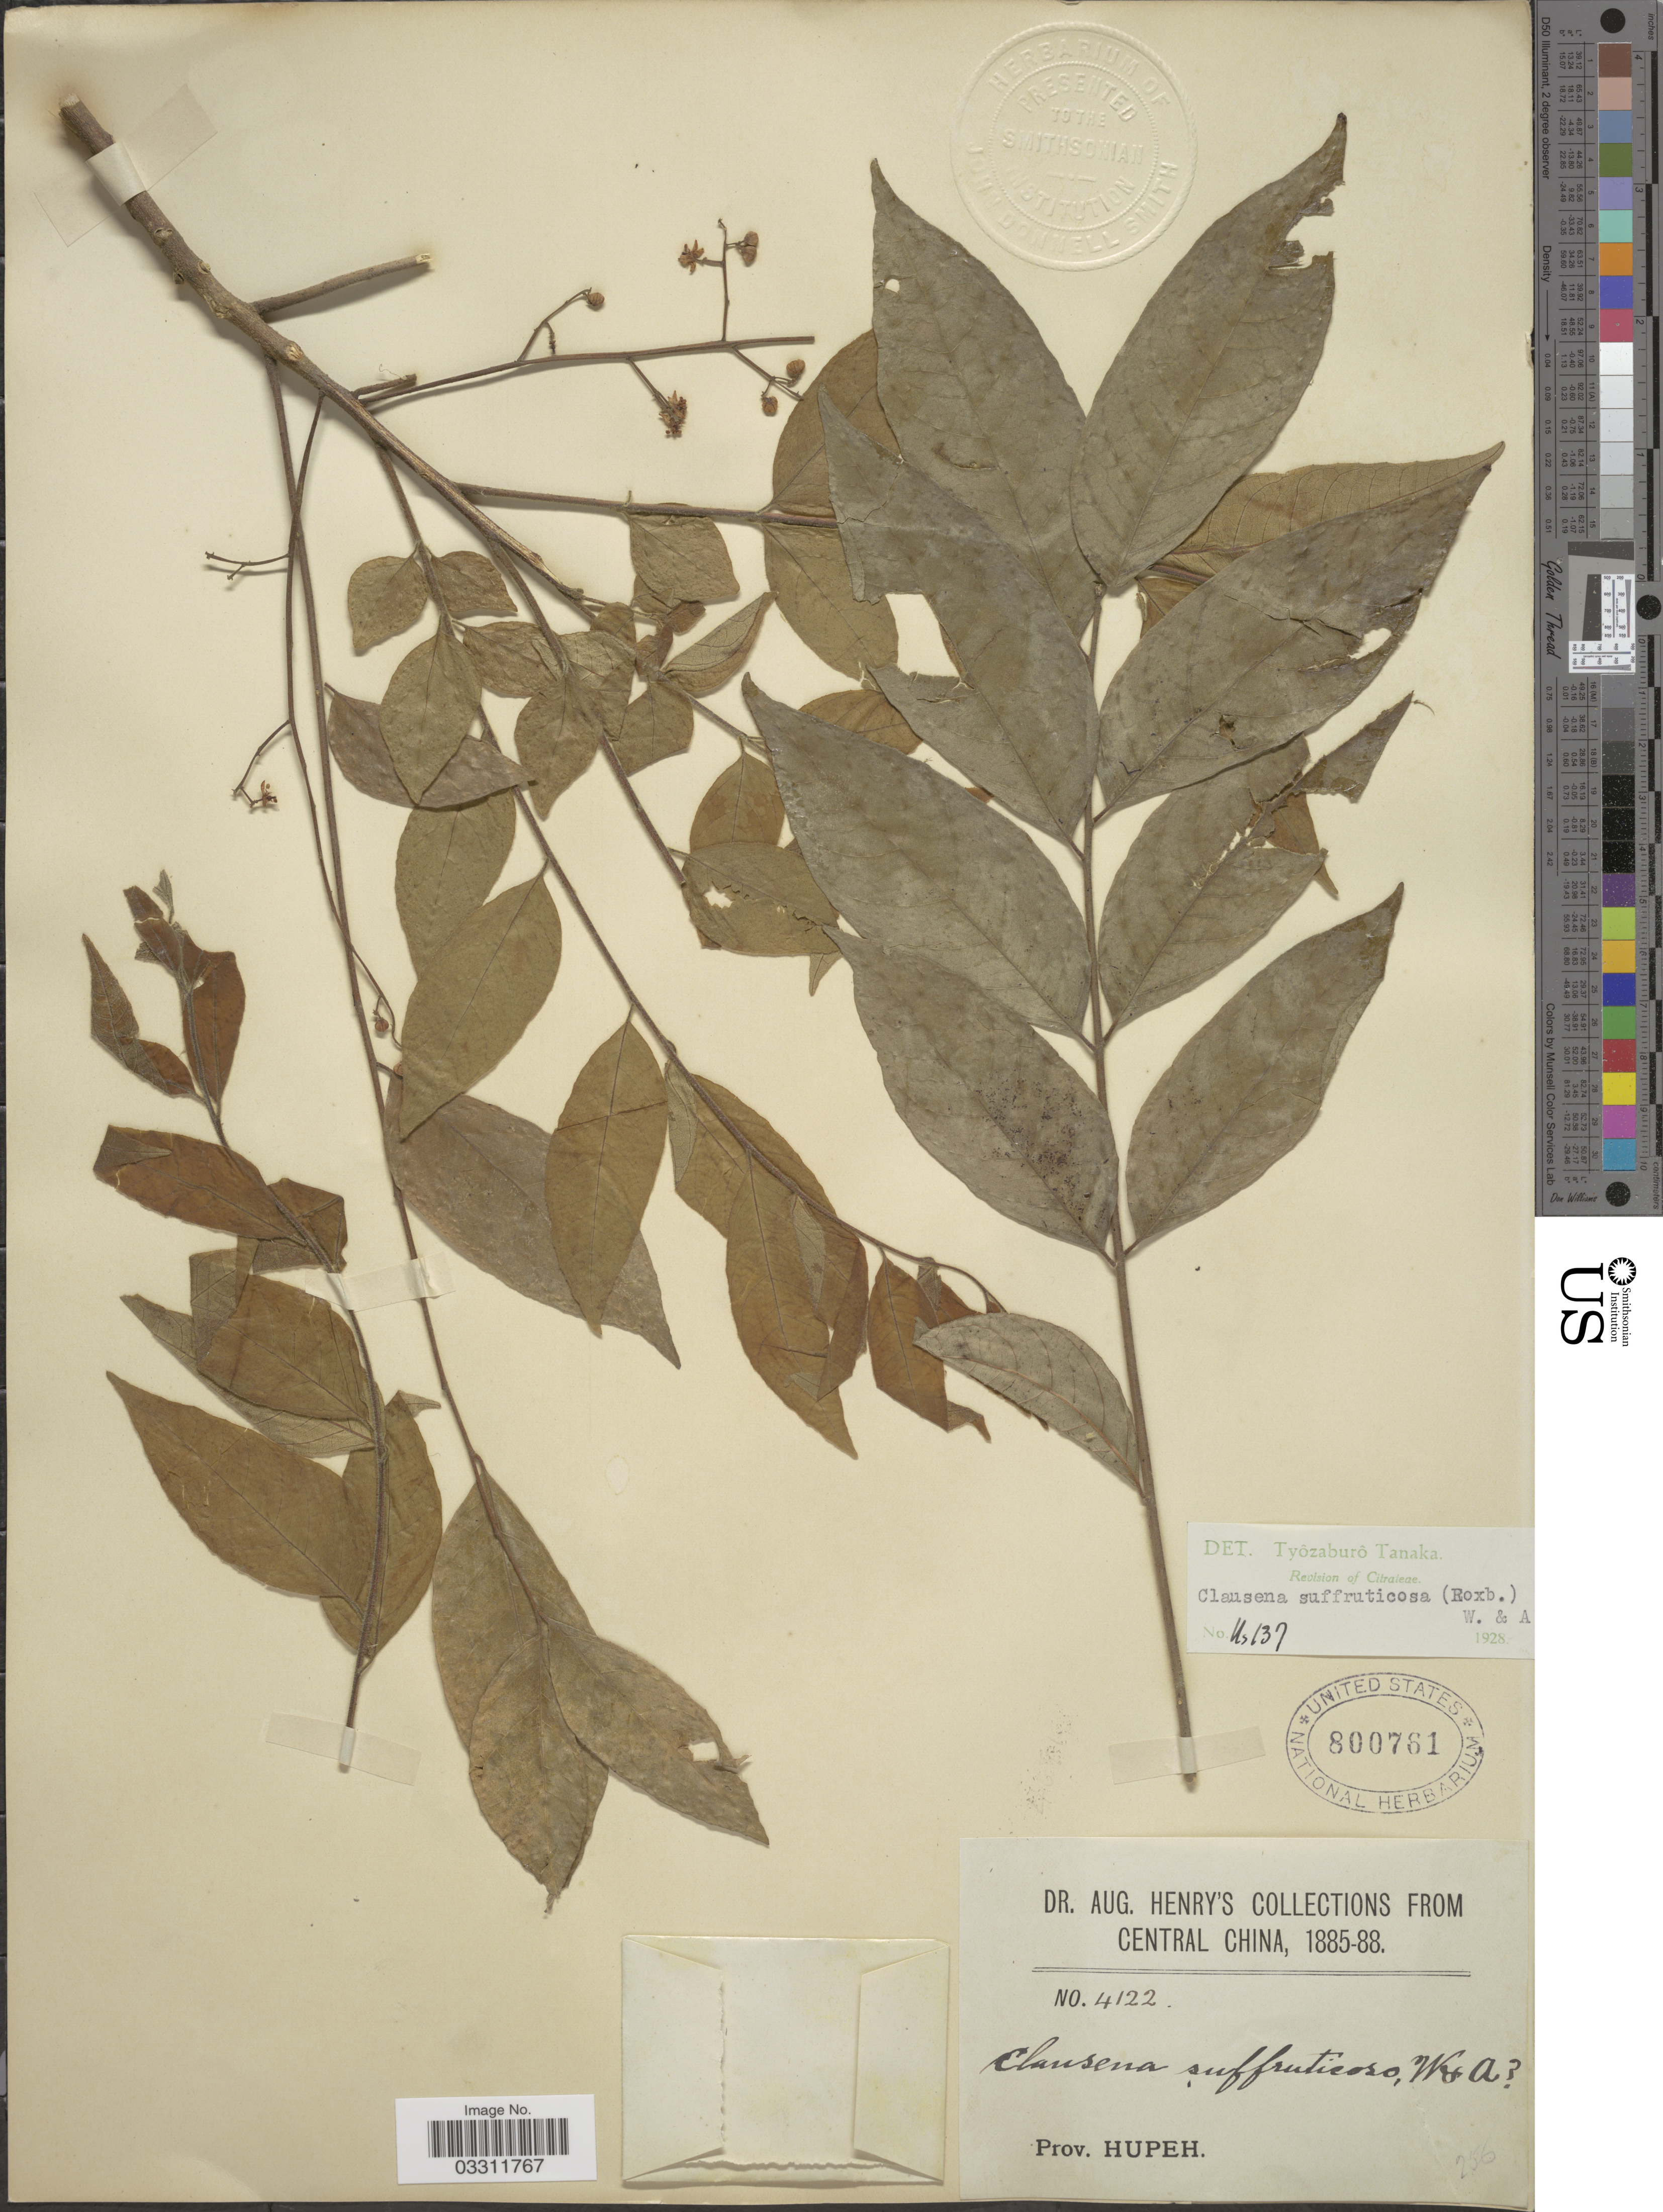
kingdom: Plantae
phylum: Tracheophyta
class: Magnoliopsida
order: Sapindales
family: Rutaceae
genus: Clausena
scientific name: Clausena suffruticosa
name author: (Roxb.) Wight & Arn.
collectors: A. Henry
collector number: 4122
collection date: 1885/1888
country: China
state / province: Hubei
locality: Central China. Prov. Hupeh.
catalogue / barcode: US 800761